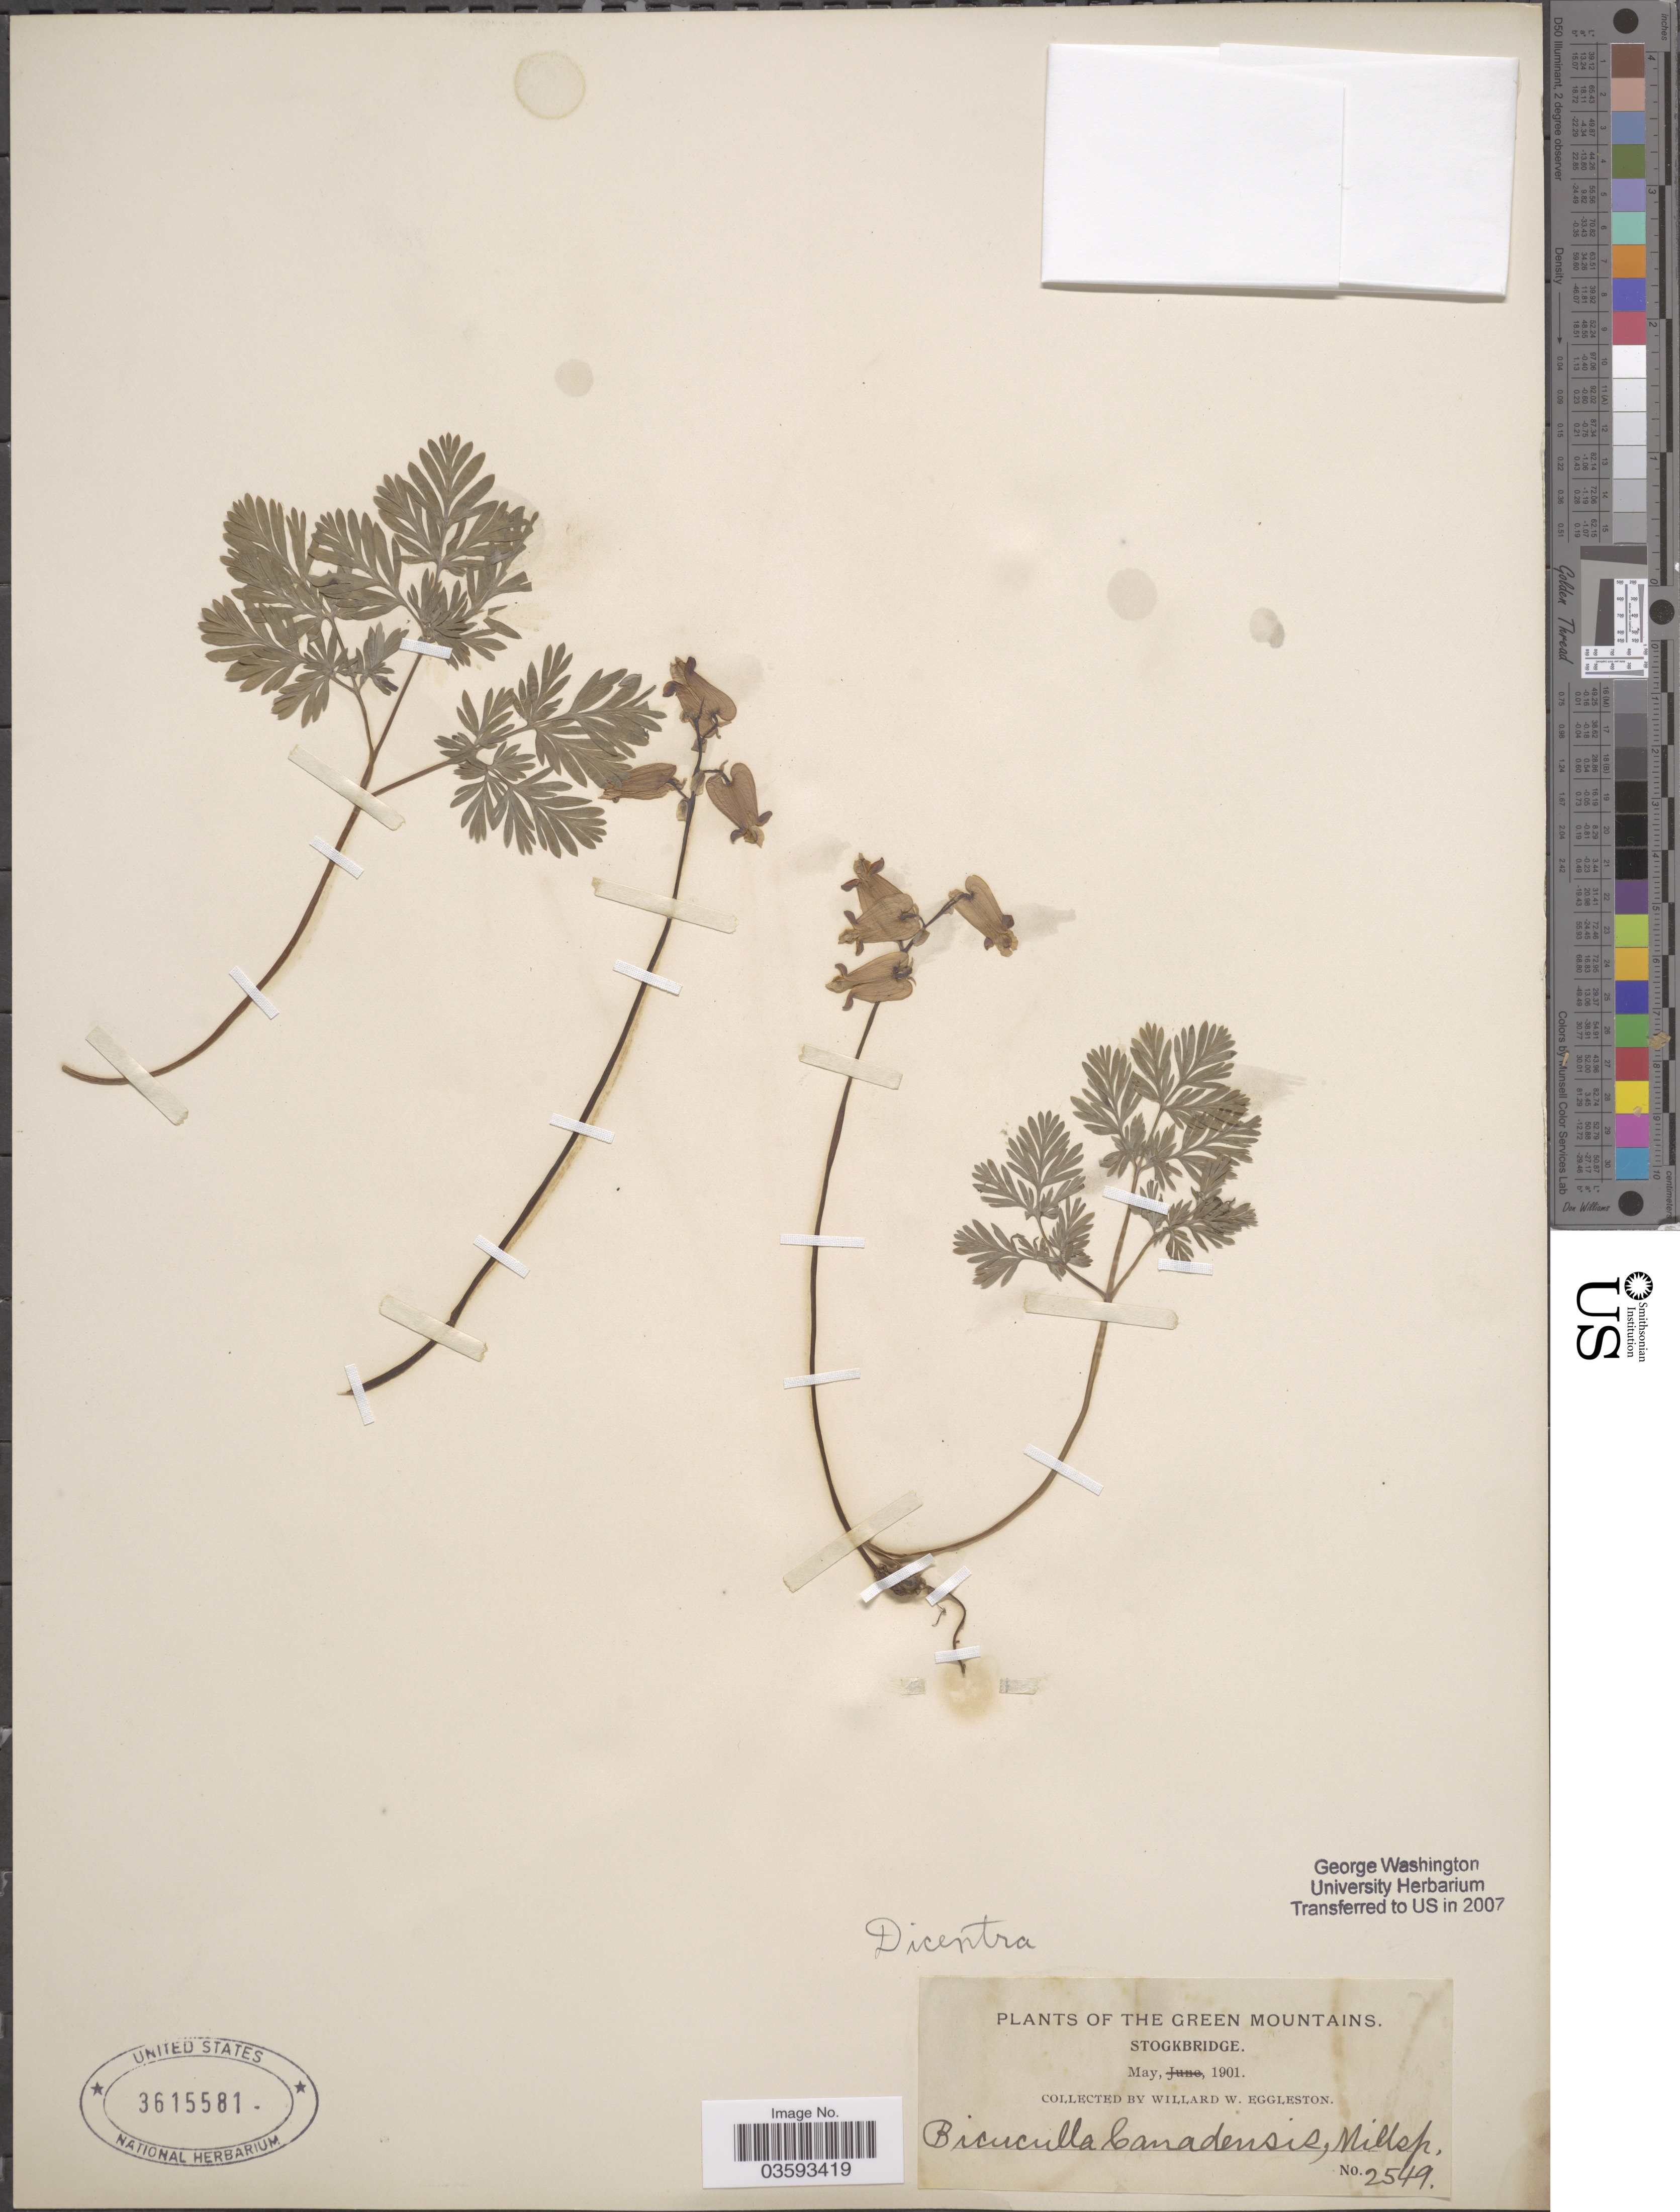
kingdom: Plantae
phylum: Tracheophyta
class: Magnoliopsida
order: Ranunculales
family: Papaveraceae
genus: Dicentra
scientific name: Dicentra canadensis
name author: (Goldie) Walp.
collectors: W. W. Eggleston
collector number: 2549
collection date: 1901-05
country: United States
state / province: Vermont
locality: The Green Mountains. Stogkbridge.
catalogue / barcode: US 3615581